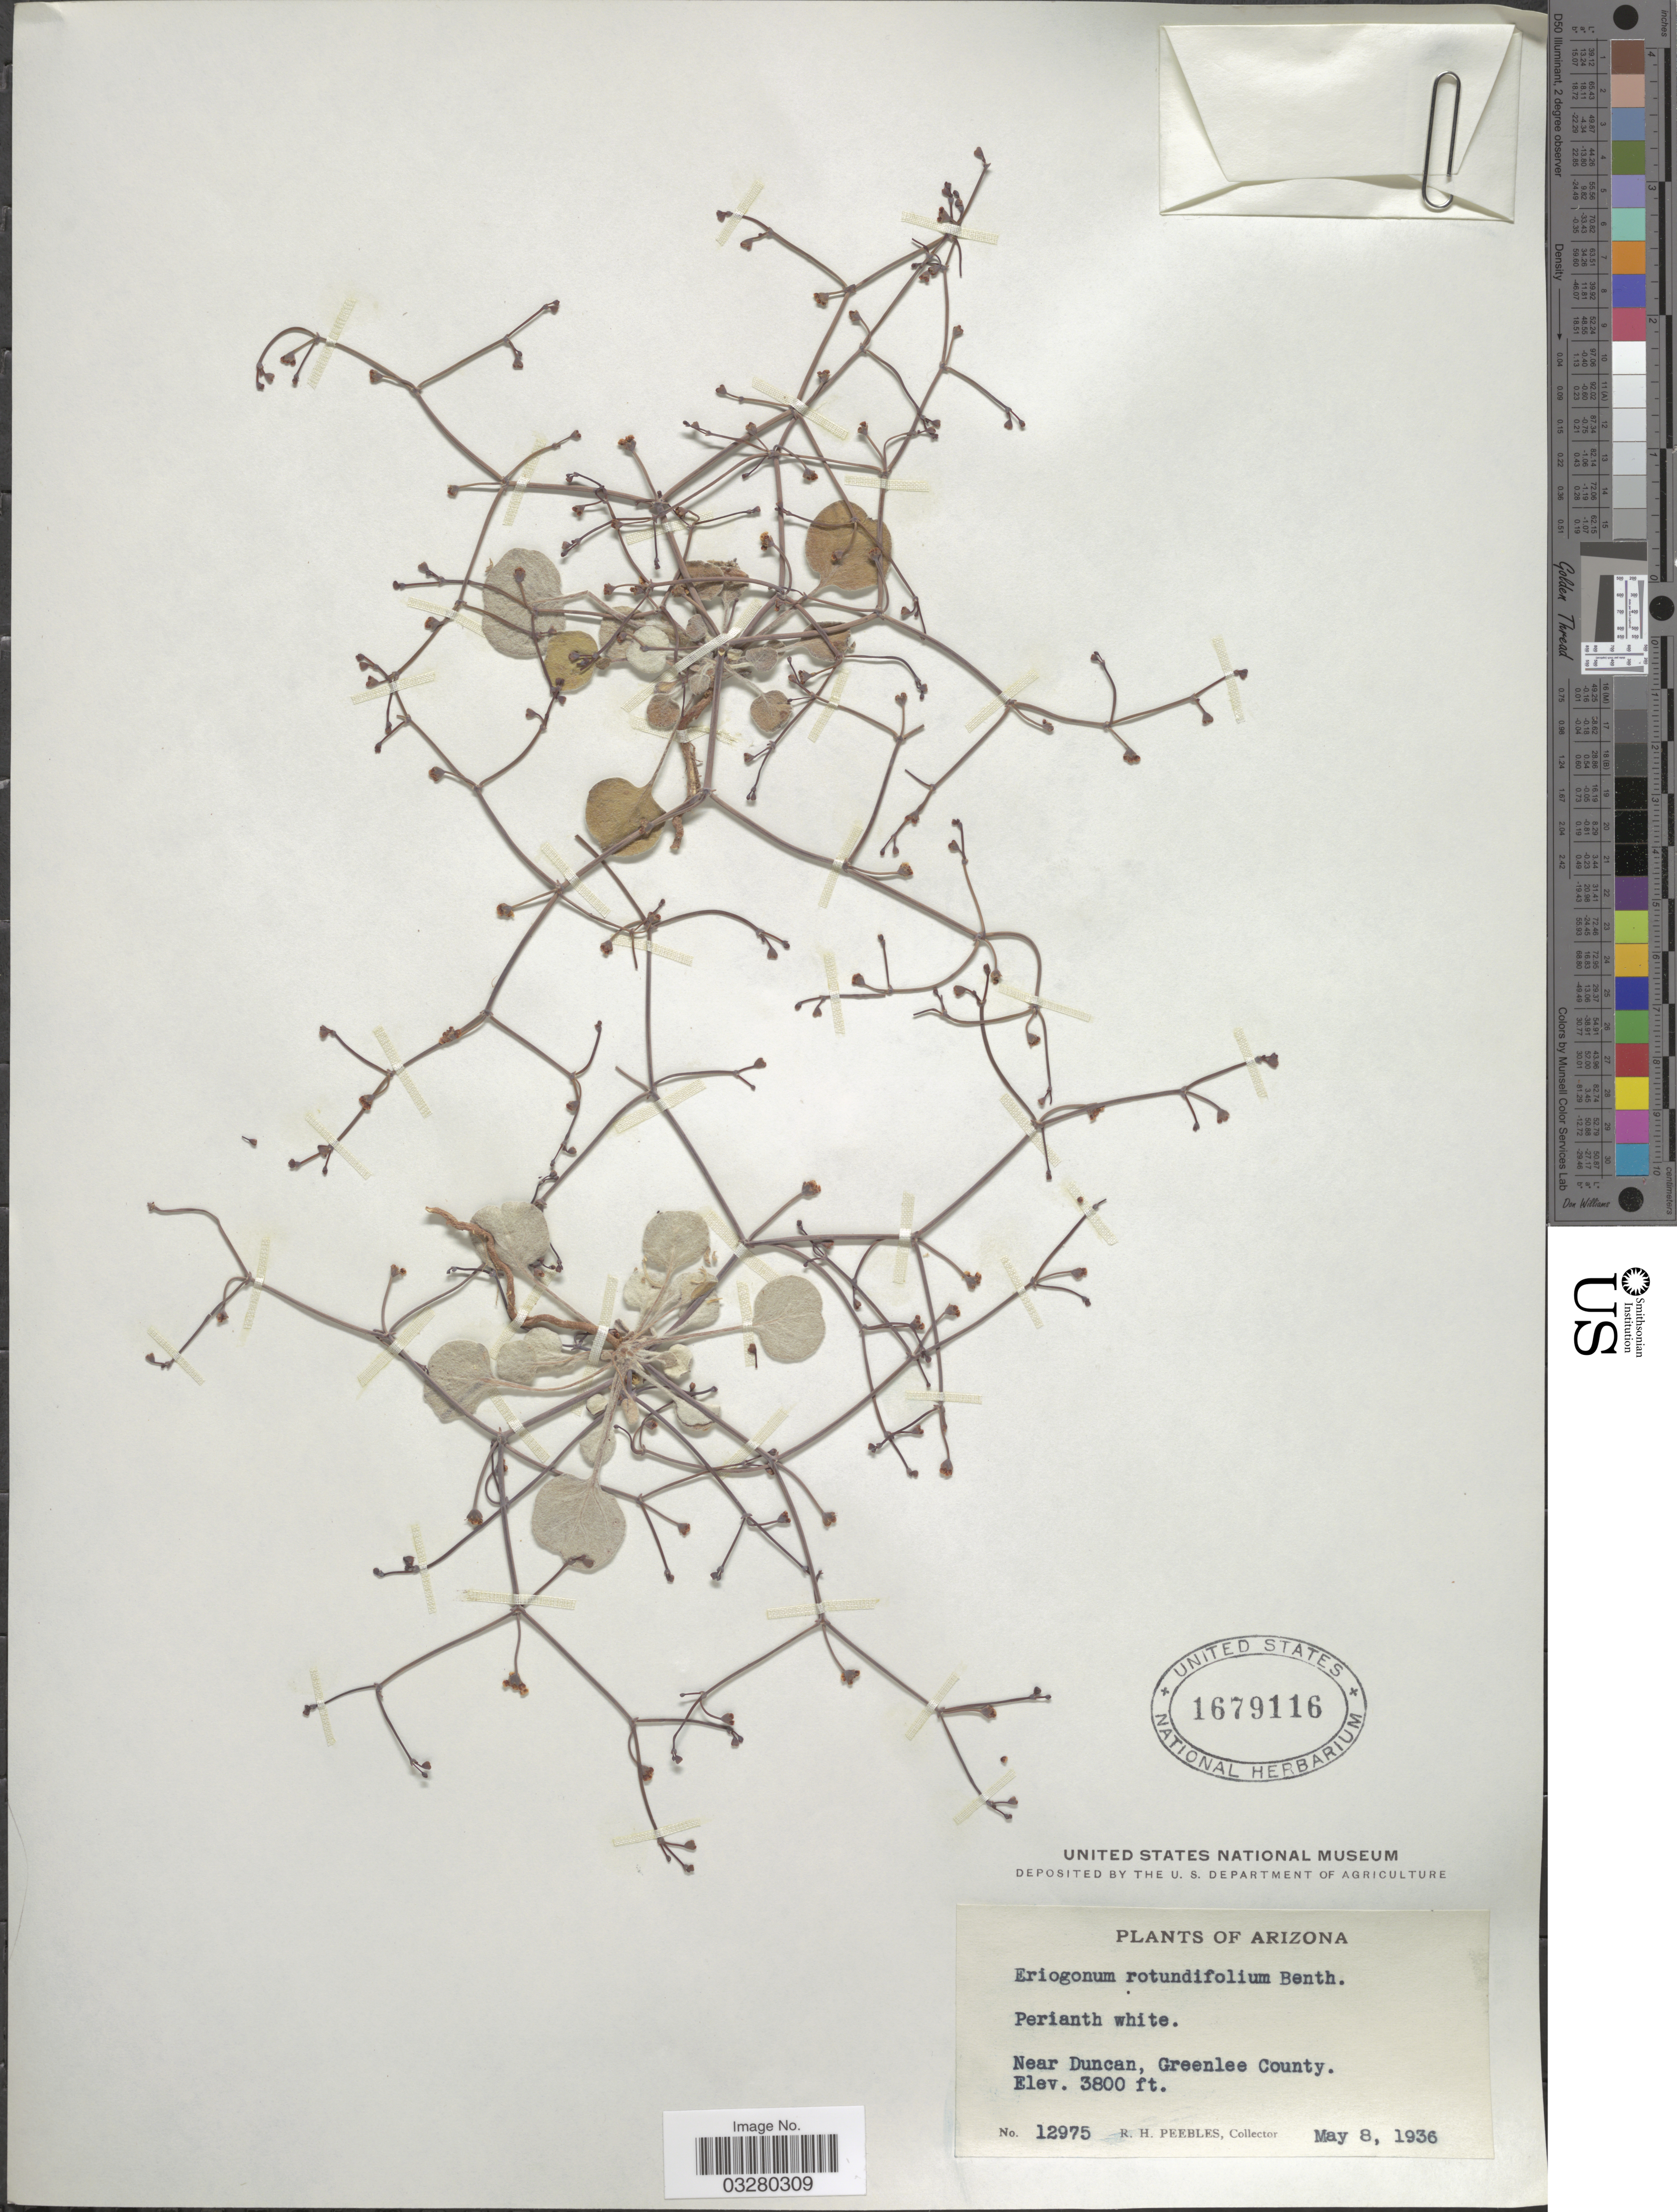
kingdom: Plantae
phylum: Tracheophyta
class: Magnoliopsida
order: Caryophyllales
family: Polygonaceae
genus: Eriogonum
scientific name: Eriogonum rotundifolium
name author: Benth. in DC.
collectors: R. H. Peebles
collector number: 12975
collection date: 1936-05-08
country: United States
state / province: Arizona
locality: Near Duncan, Greenlee County.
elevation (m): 1158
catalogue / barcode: US 1679116